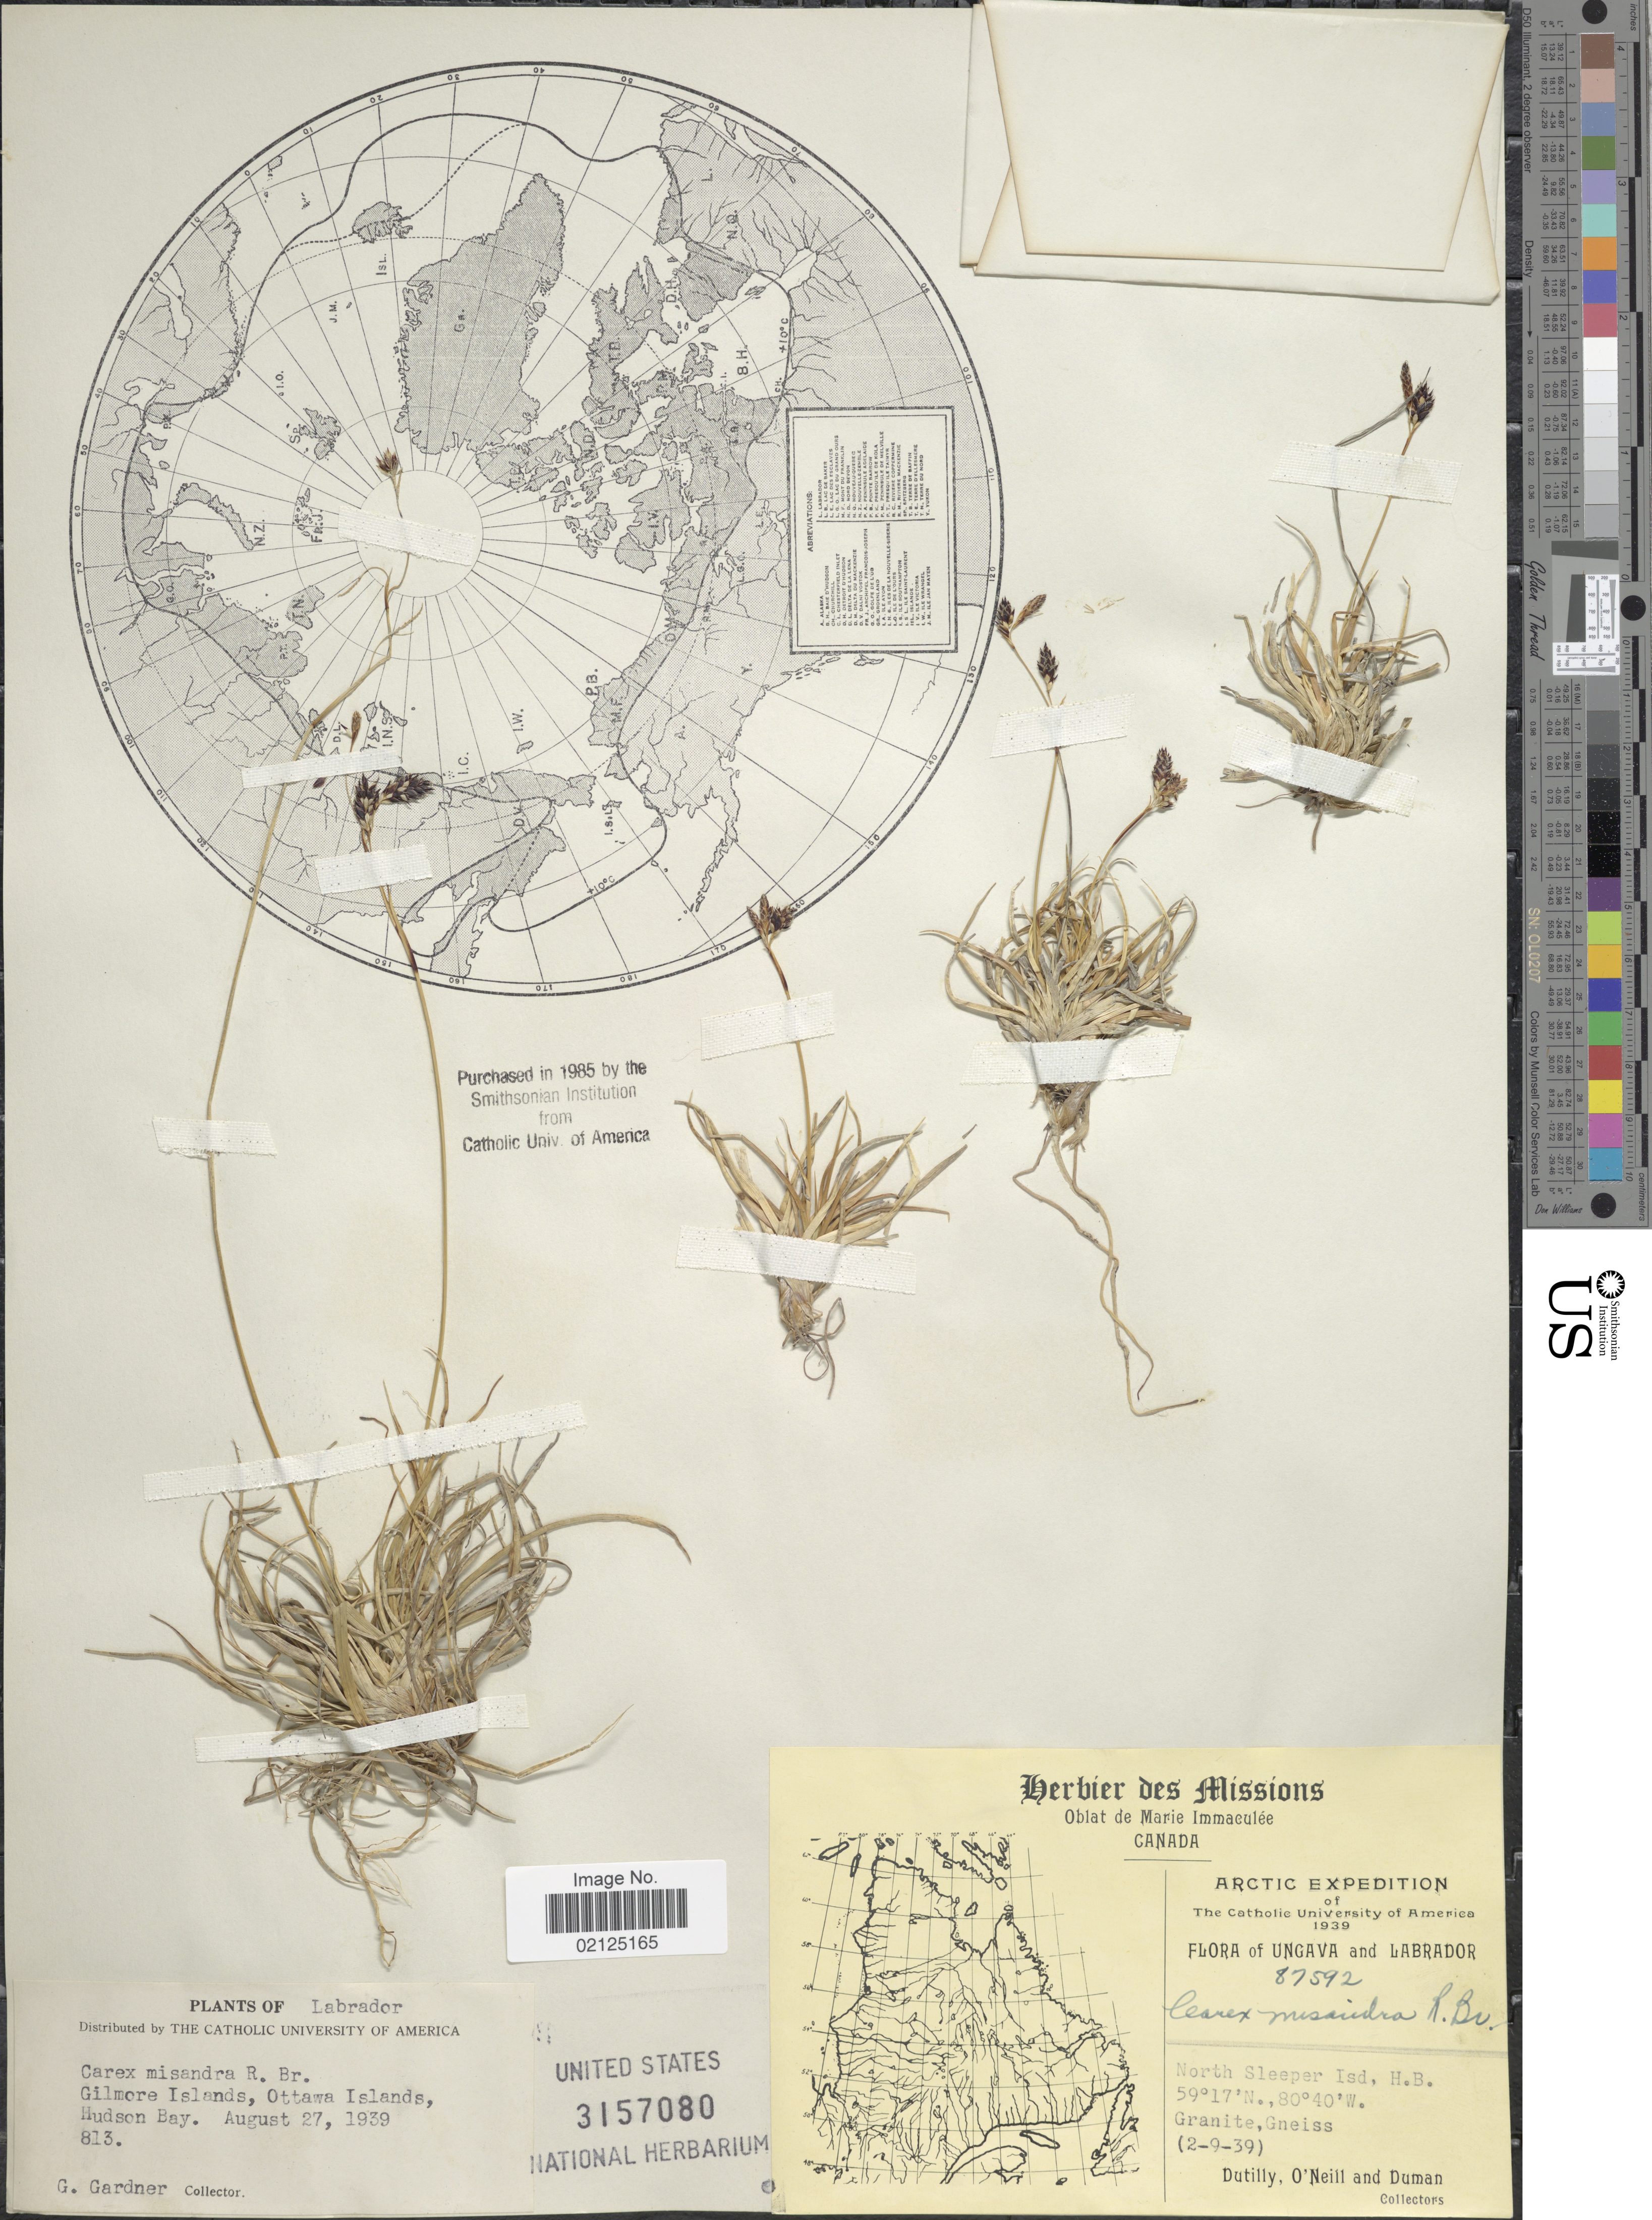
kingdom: Plantae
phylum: Tracheophyta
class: Liliopsida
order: Poales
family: Cyperaceae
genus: Carex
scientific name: Carex fuliginosa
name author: Schkuhr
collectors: -. Dutilly, O' Neill & -. Duman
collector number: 87592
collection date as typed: Transcribed d/m/y: 2/9/39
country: Canada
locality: Arctic, Ungava and Labrador, North Sleeper Isd, H.B.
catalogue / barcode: US 3157080